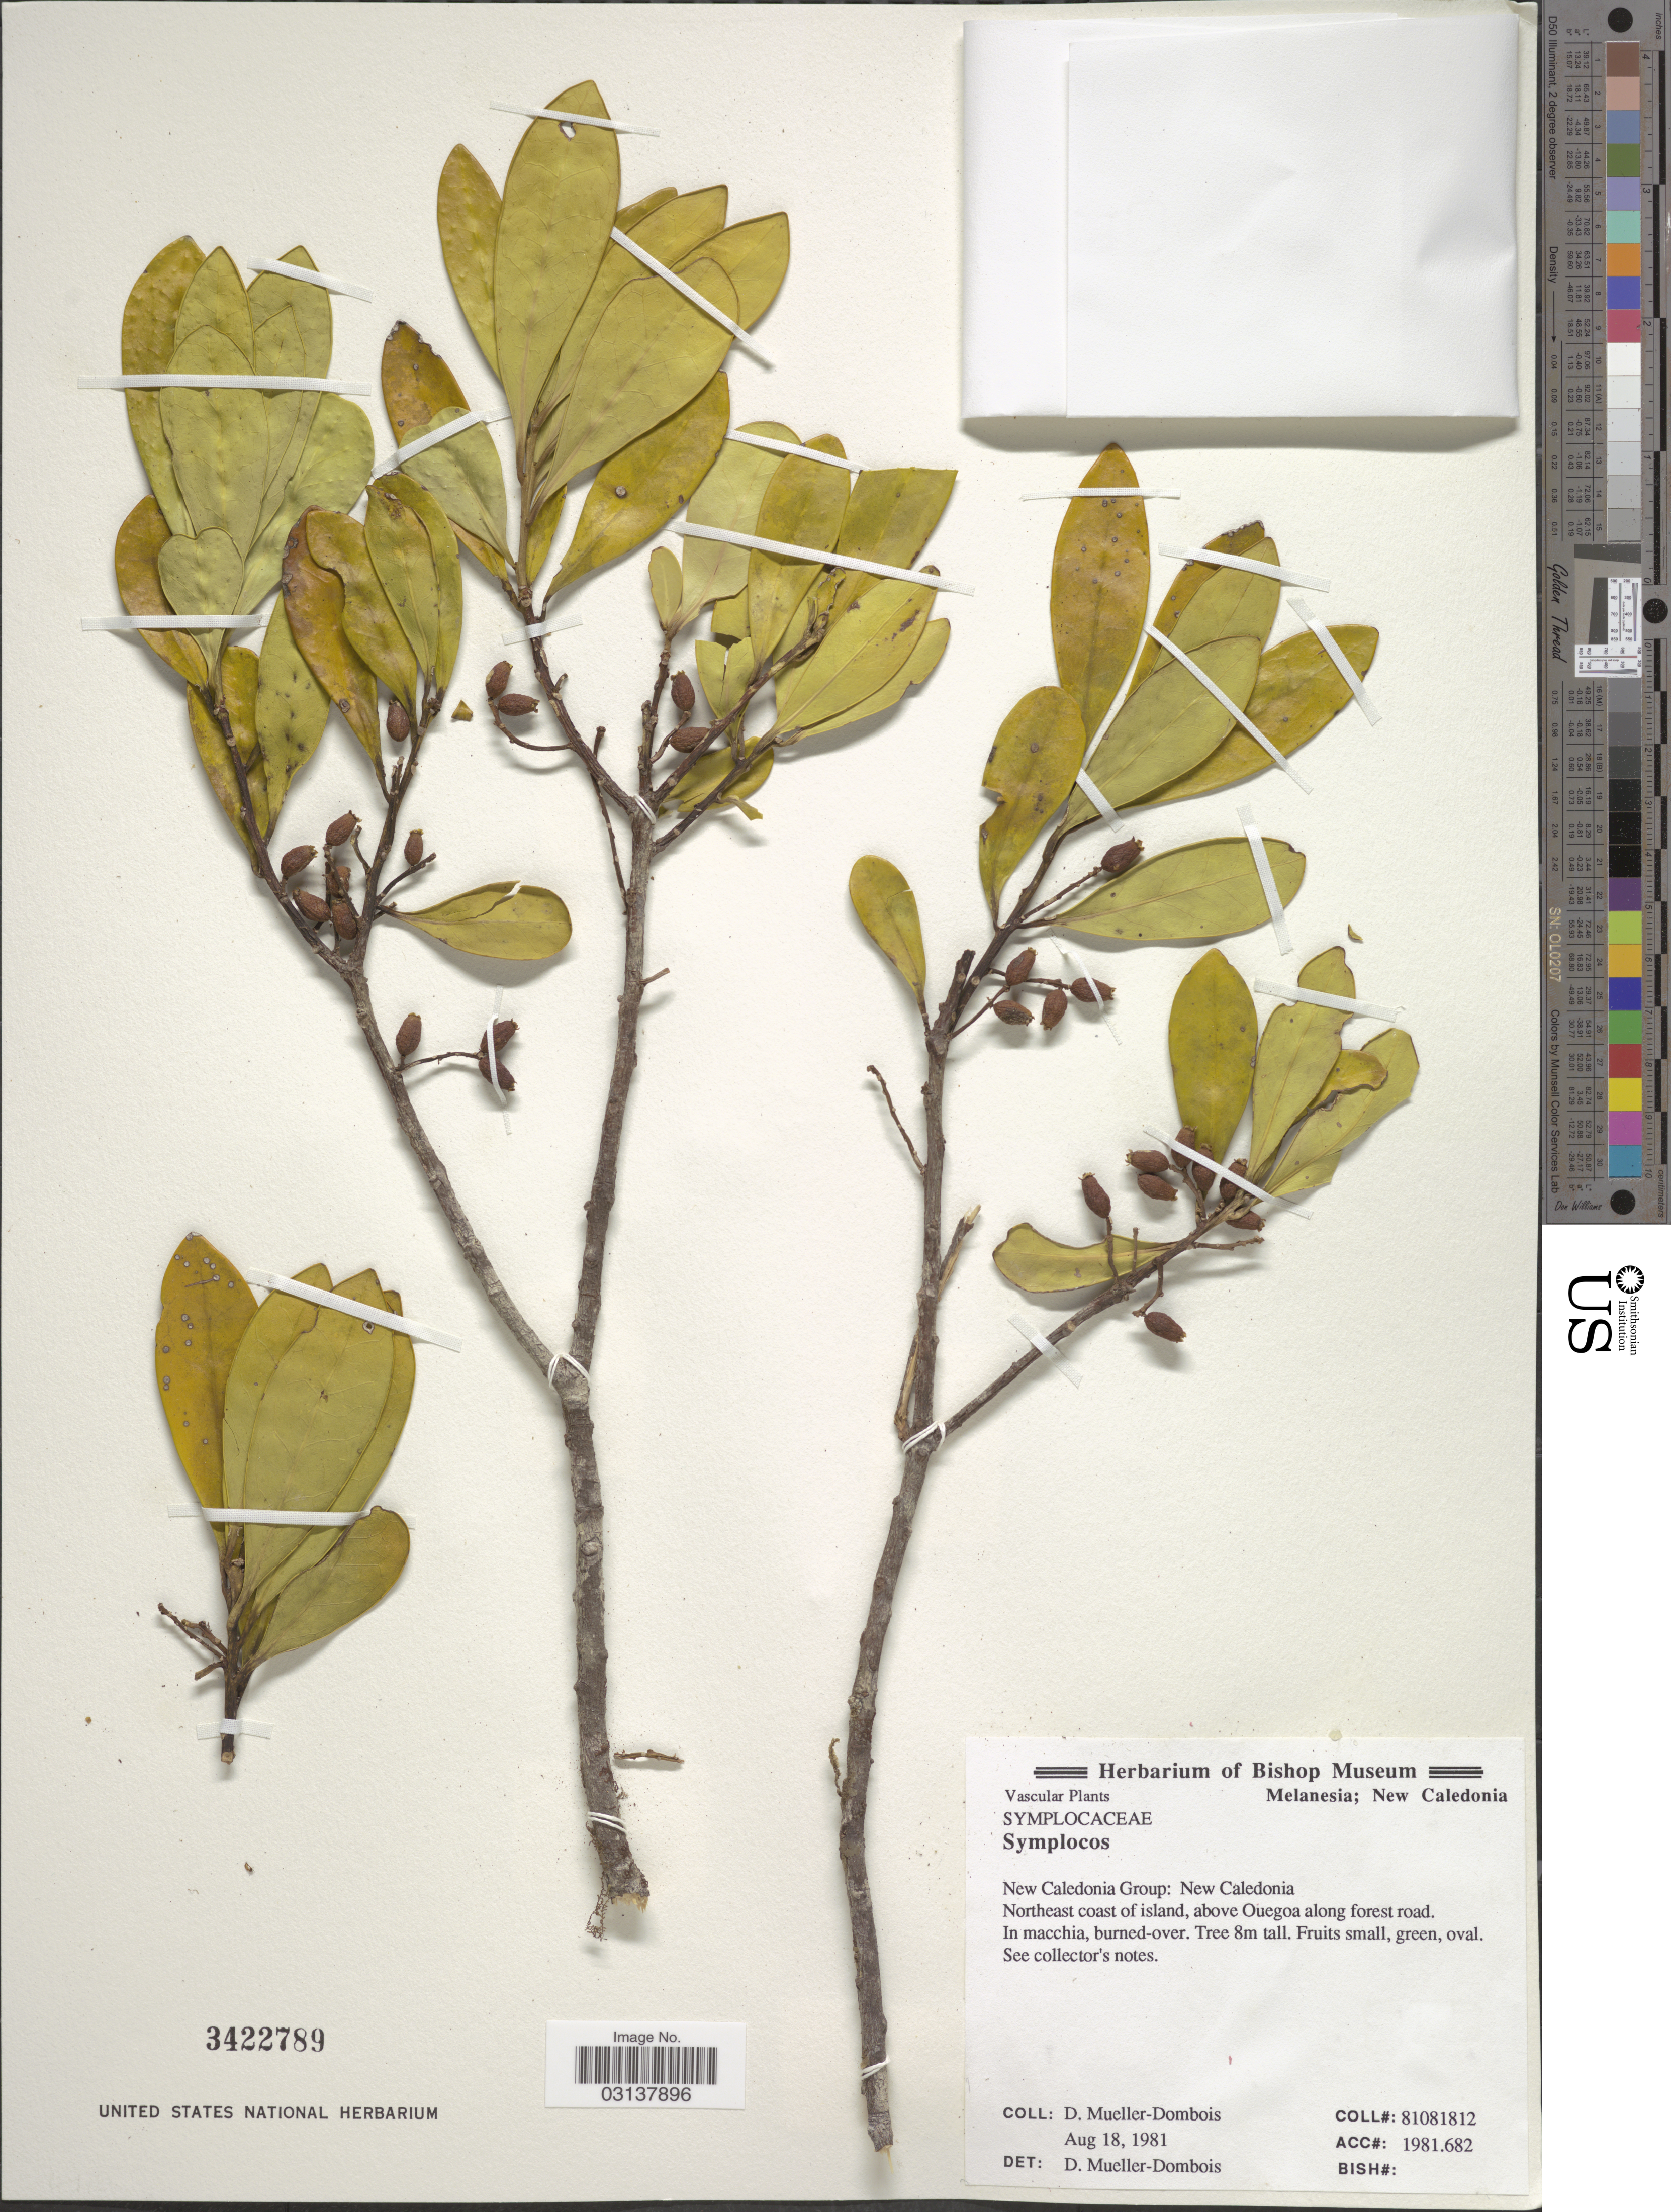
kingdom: Plantae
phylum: Tracheophyta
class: Magnoliopsida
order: Ericales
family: Symplocaceae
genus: Symplocos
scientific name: Symplocos sp.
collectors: D. Mueller-Dombois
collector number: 81081812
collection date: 1981-08-18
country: New Caledonia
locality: New Caledonia Group. Northeast coast of island, above Ouegoa along forest road.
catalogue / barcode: US 3422789